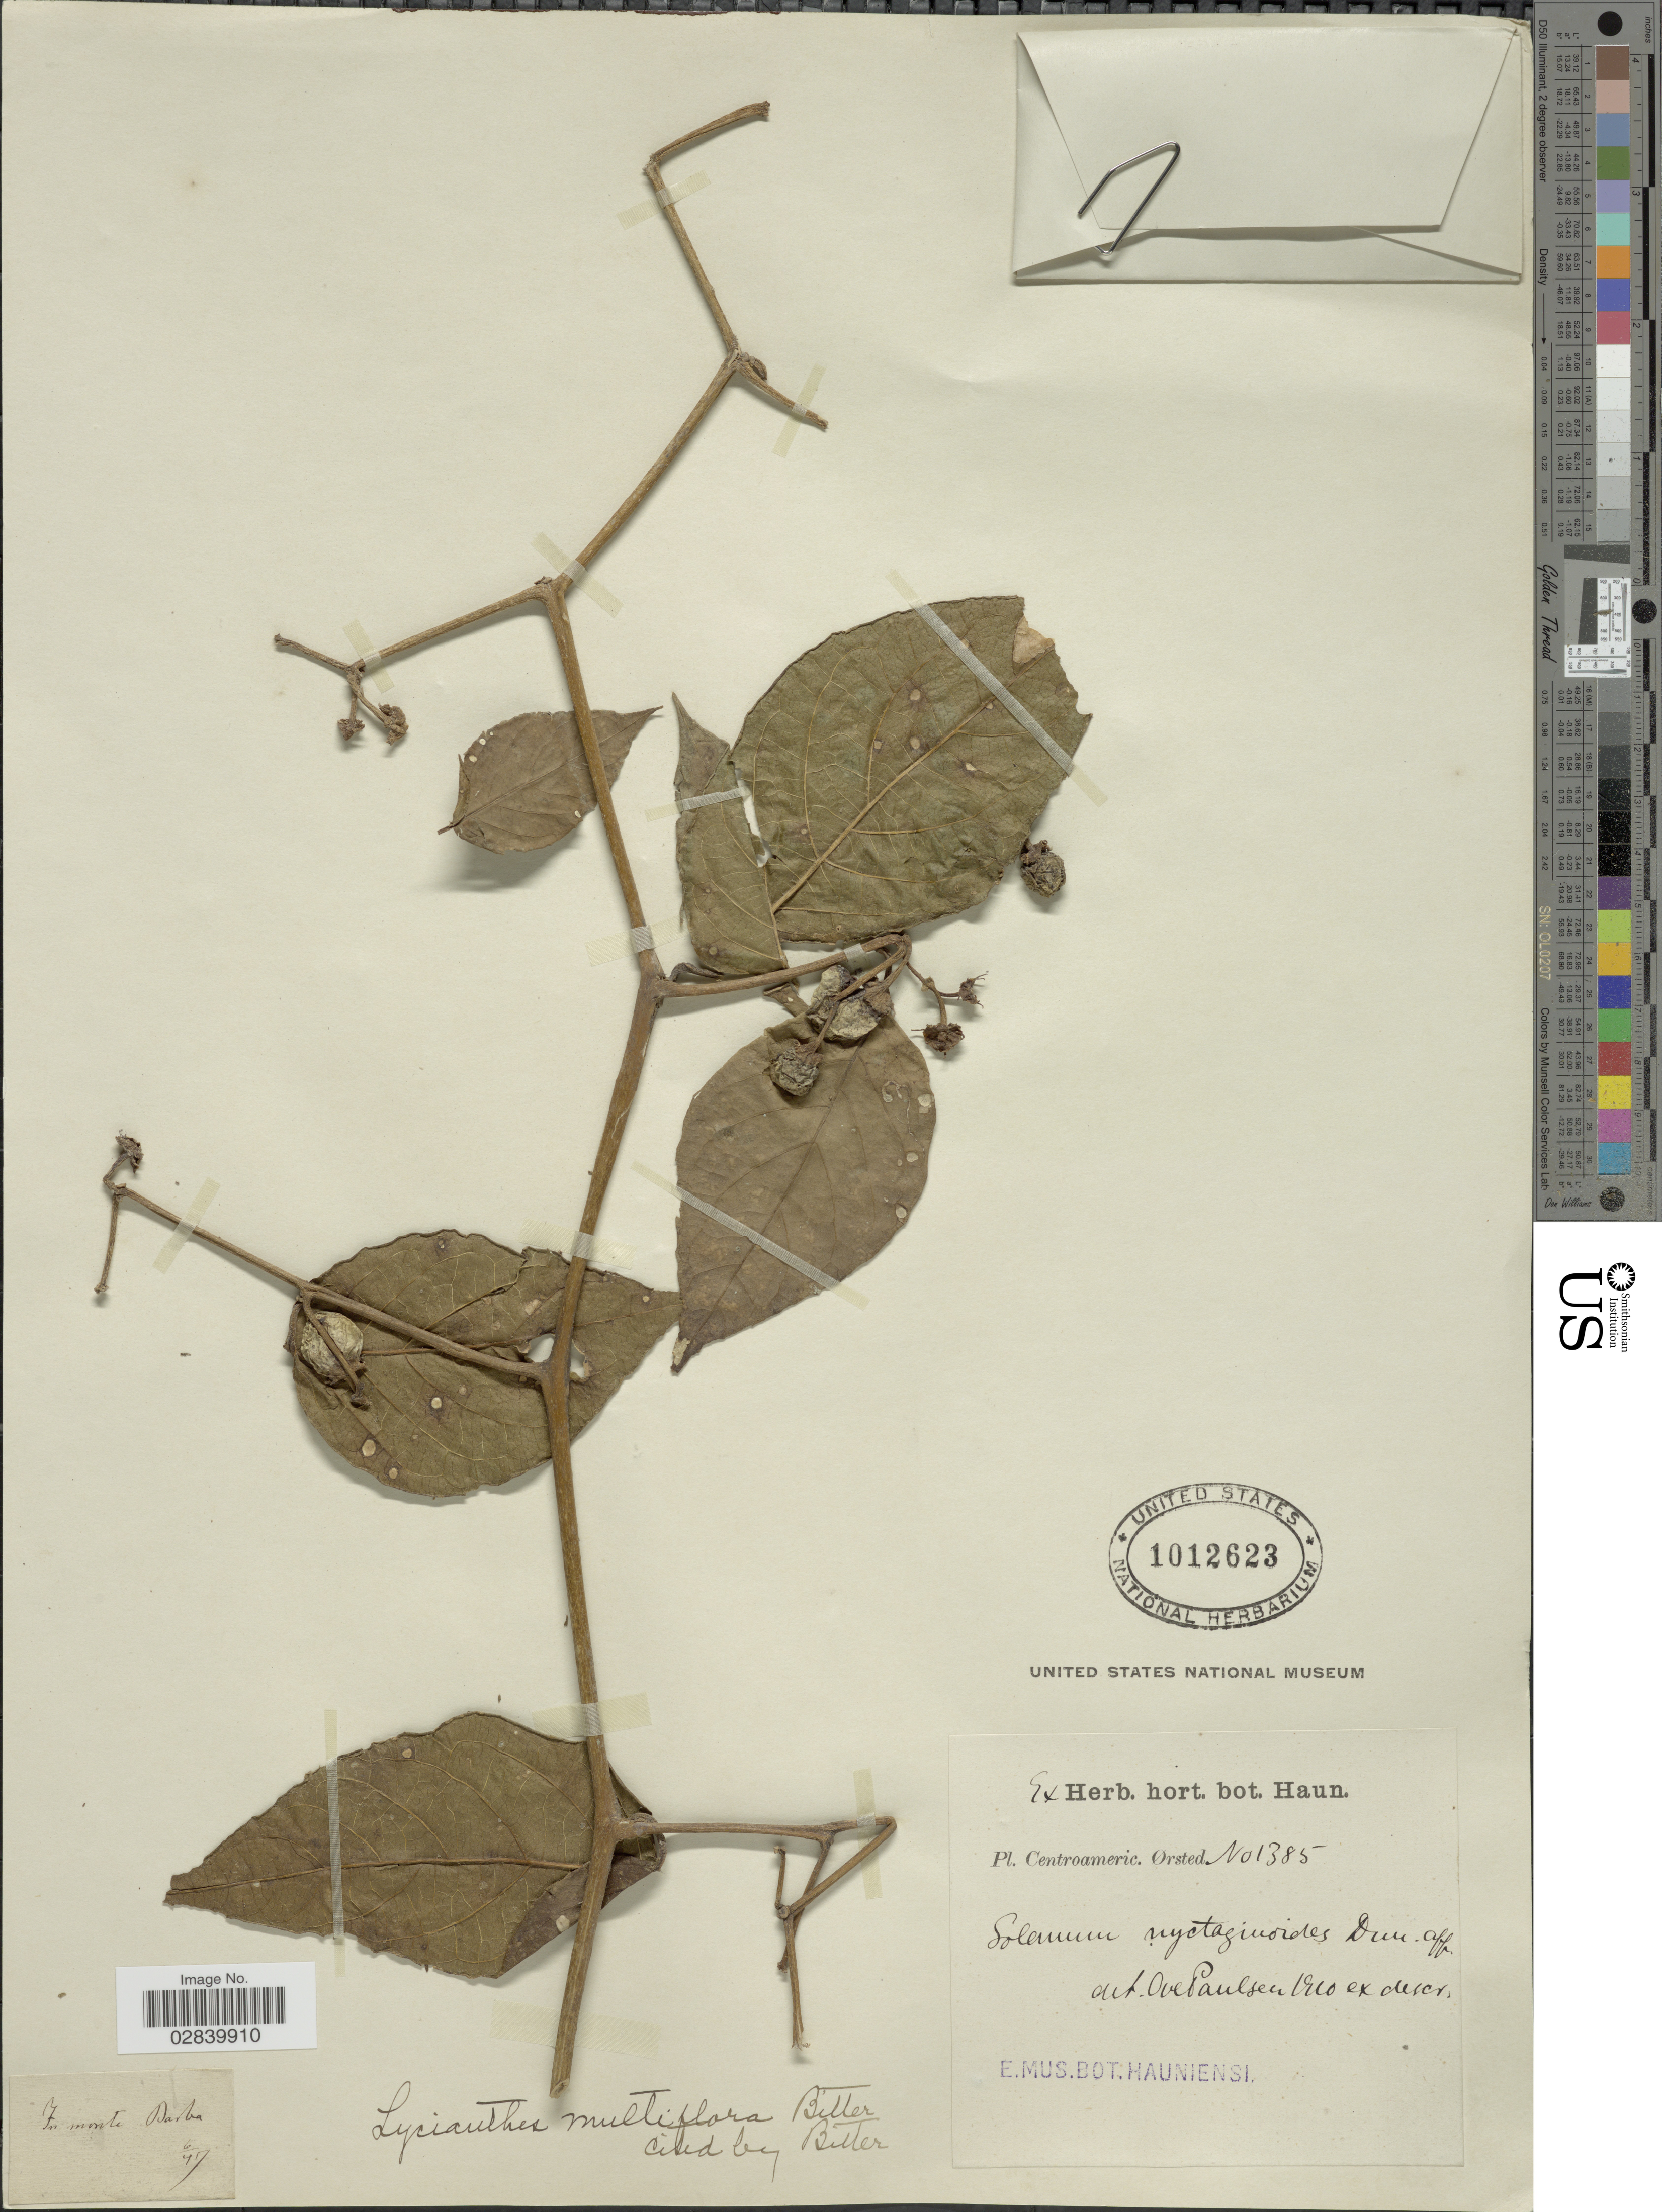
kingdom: Plantae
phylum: Tracheophyta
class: Magnoliopsida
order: Solanales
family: Solanaceae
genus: Lycianthes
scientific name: Lycianthes multiflora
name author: Bitter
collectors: Ørsted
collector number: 1385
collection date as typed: Transcribed d/m/y: /6/47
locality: In monte Darba. Centroameric.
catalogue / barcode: US 1012623